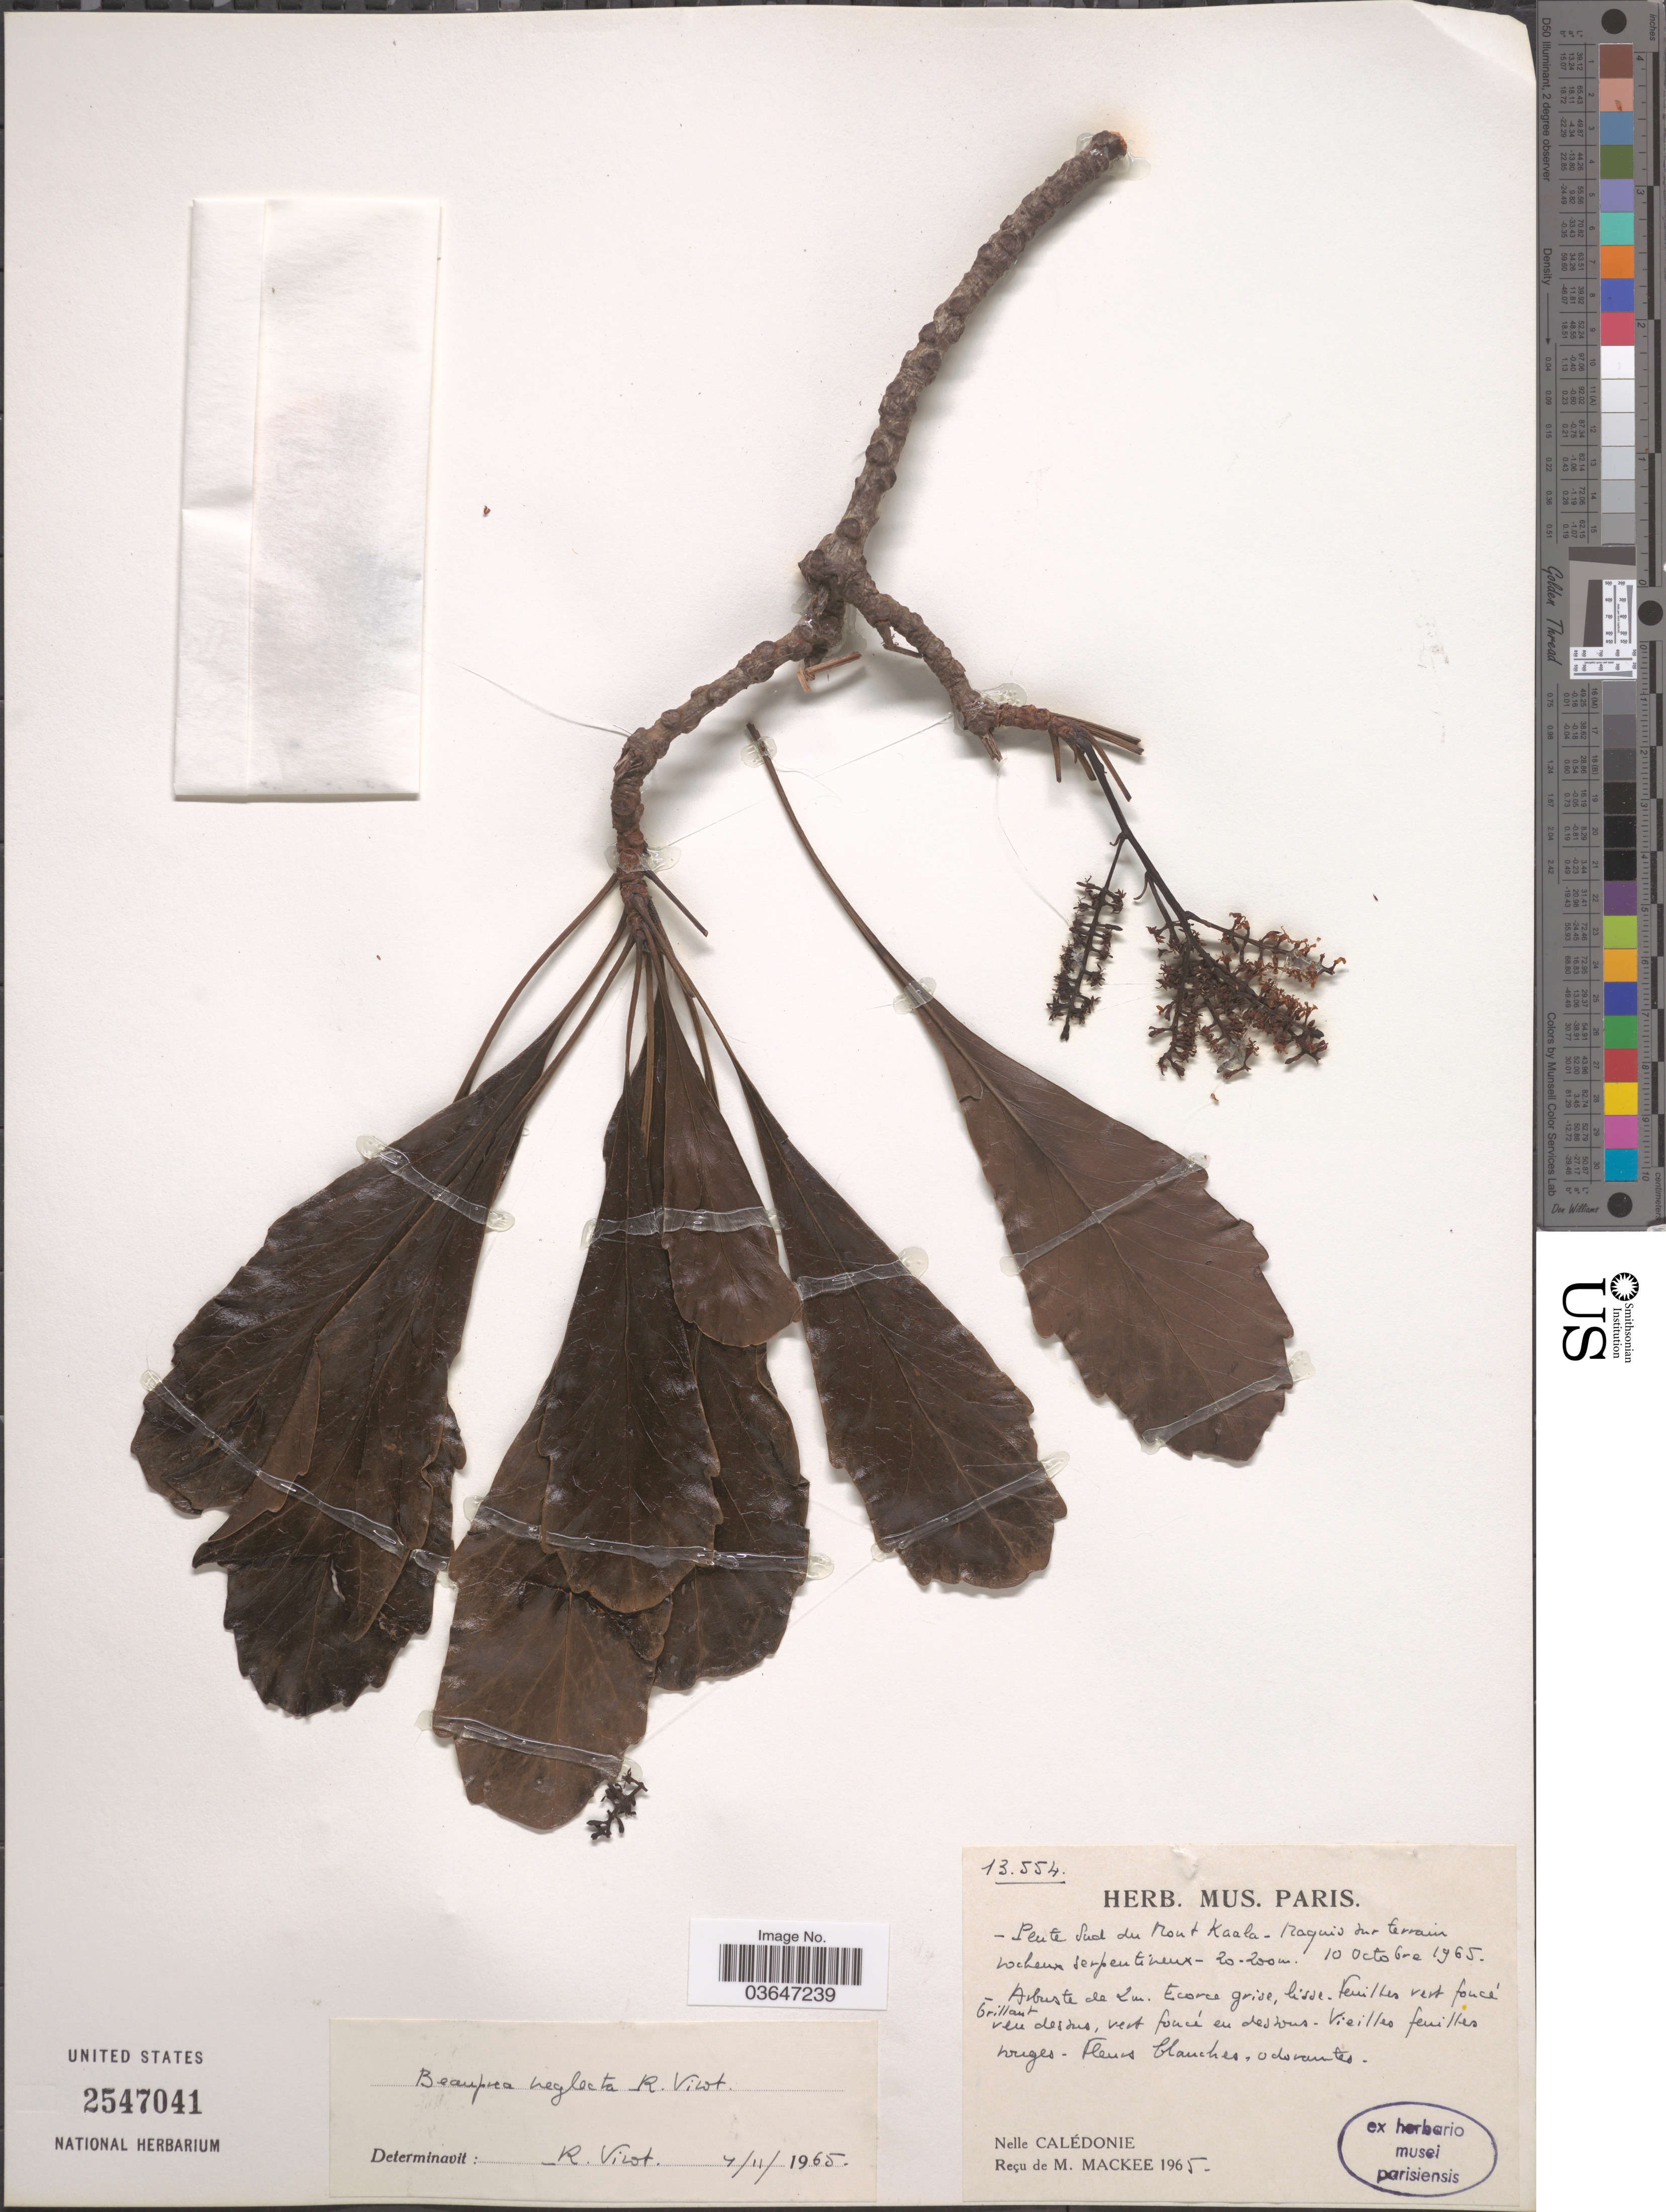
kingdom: Plantae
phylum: Tracheophyta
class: Magnoliopsida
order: Proteales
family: Proteaceae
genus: Beauprea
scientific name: Beauprea neglecta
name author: R. Virot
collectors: M. Mackee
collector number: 13554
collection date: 1965-10-10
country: New Caledonia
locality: Pente Sud du Mont Kaala. Maquis sur terrain.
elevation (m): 20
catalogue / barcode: US 2547041